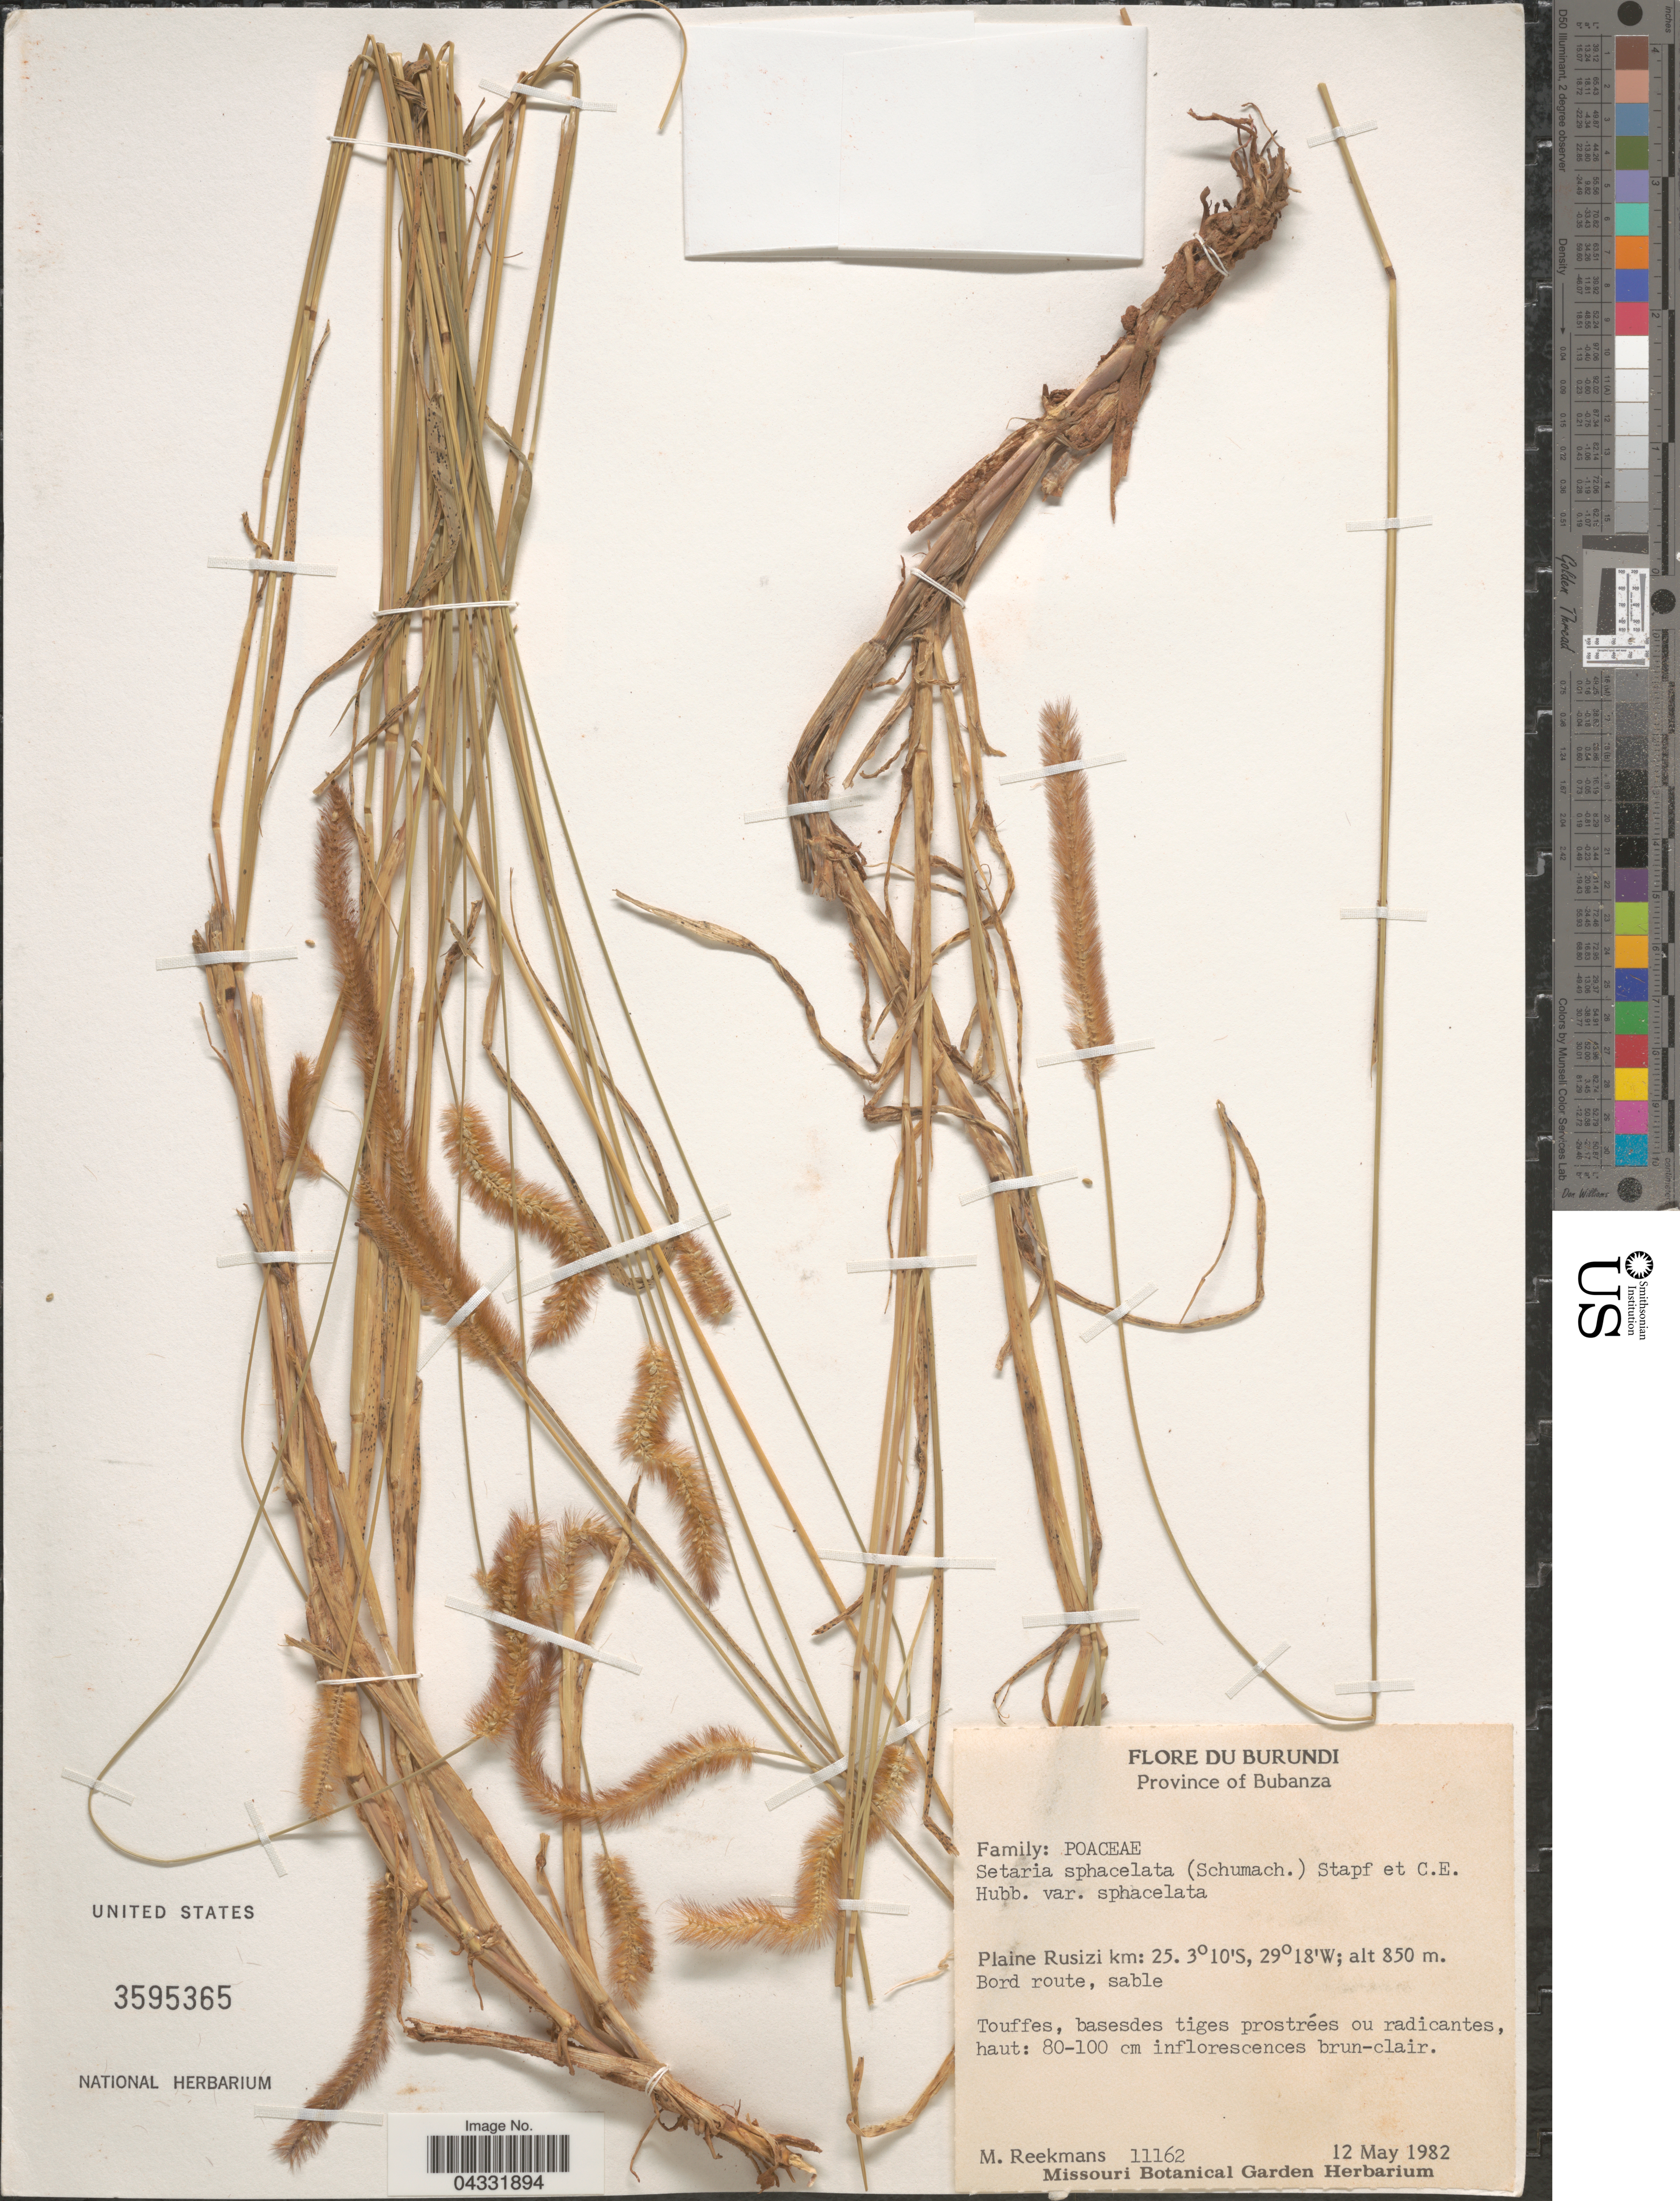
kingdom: Plantae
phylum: Tracheophyta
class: Liliopsida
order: Poales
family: Poaceae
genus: Setaria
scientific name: Setaria sphacelata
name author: (Schumach.) Stapf & Hubb. ex Moss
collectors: M. Reekmans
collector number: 11162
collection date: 1982-05-12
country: Burundi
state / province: Bubanza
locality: Plaine Rusizi km: 25.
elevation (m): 850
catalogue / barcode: US 3595365